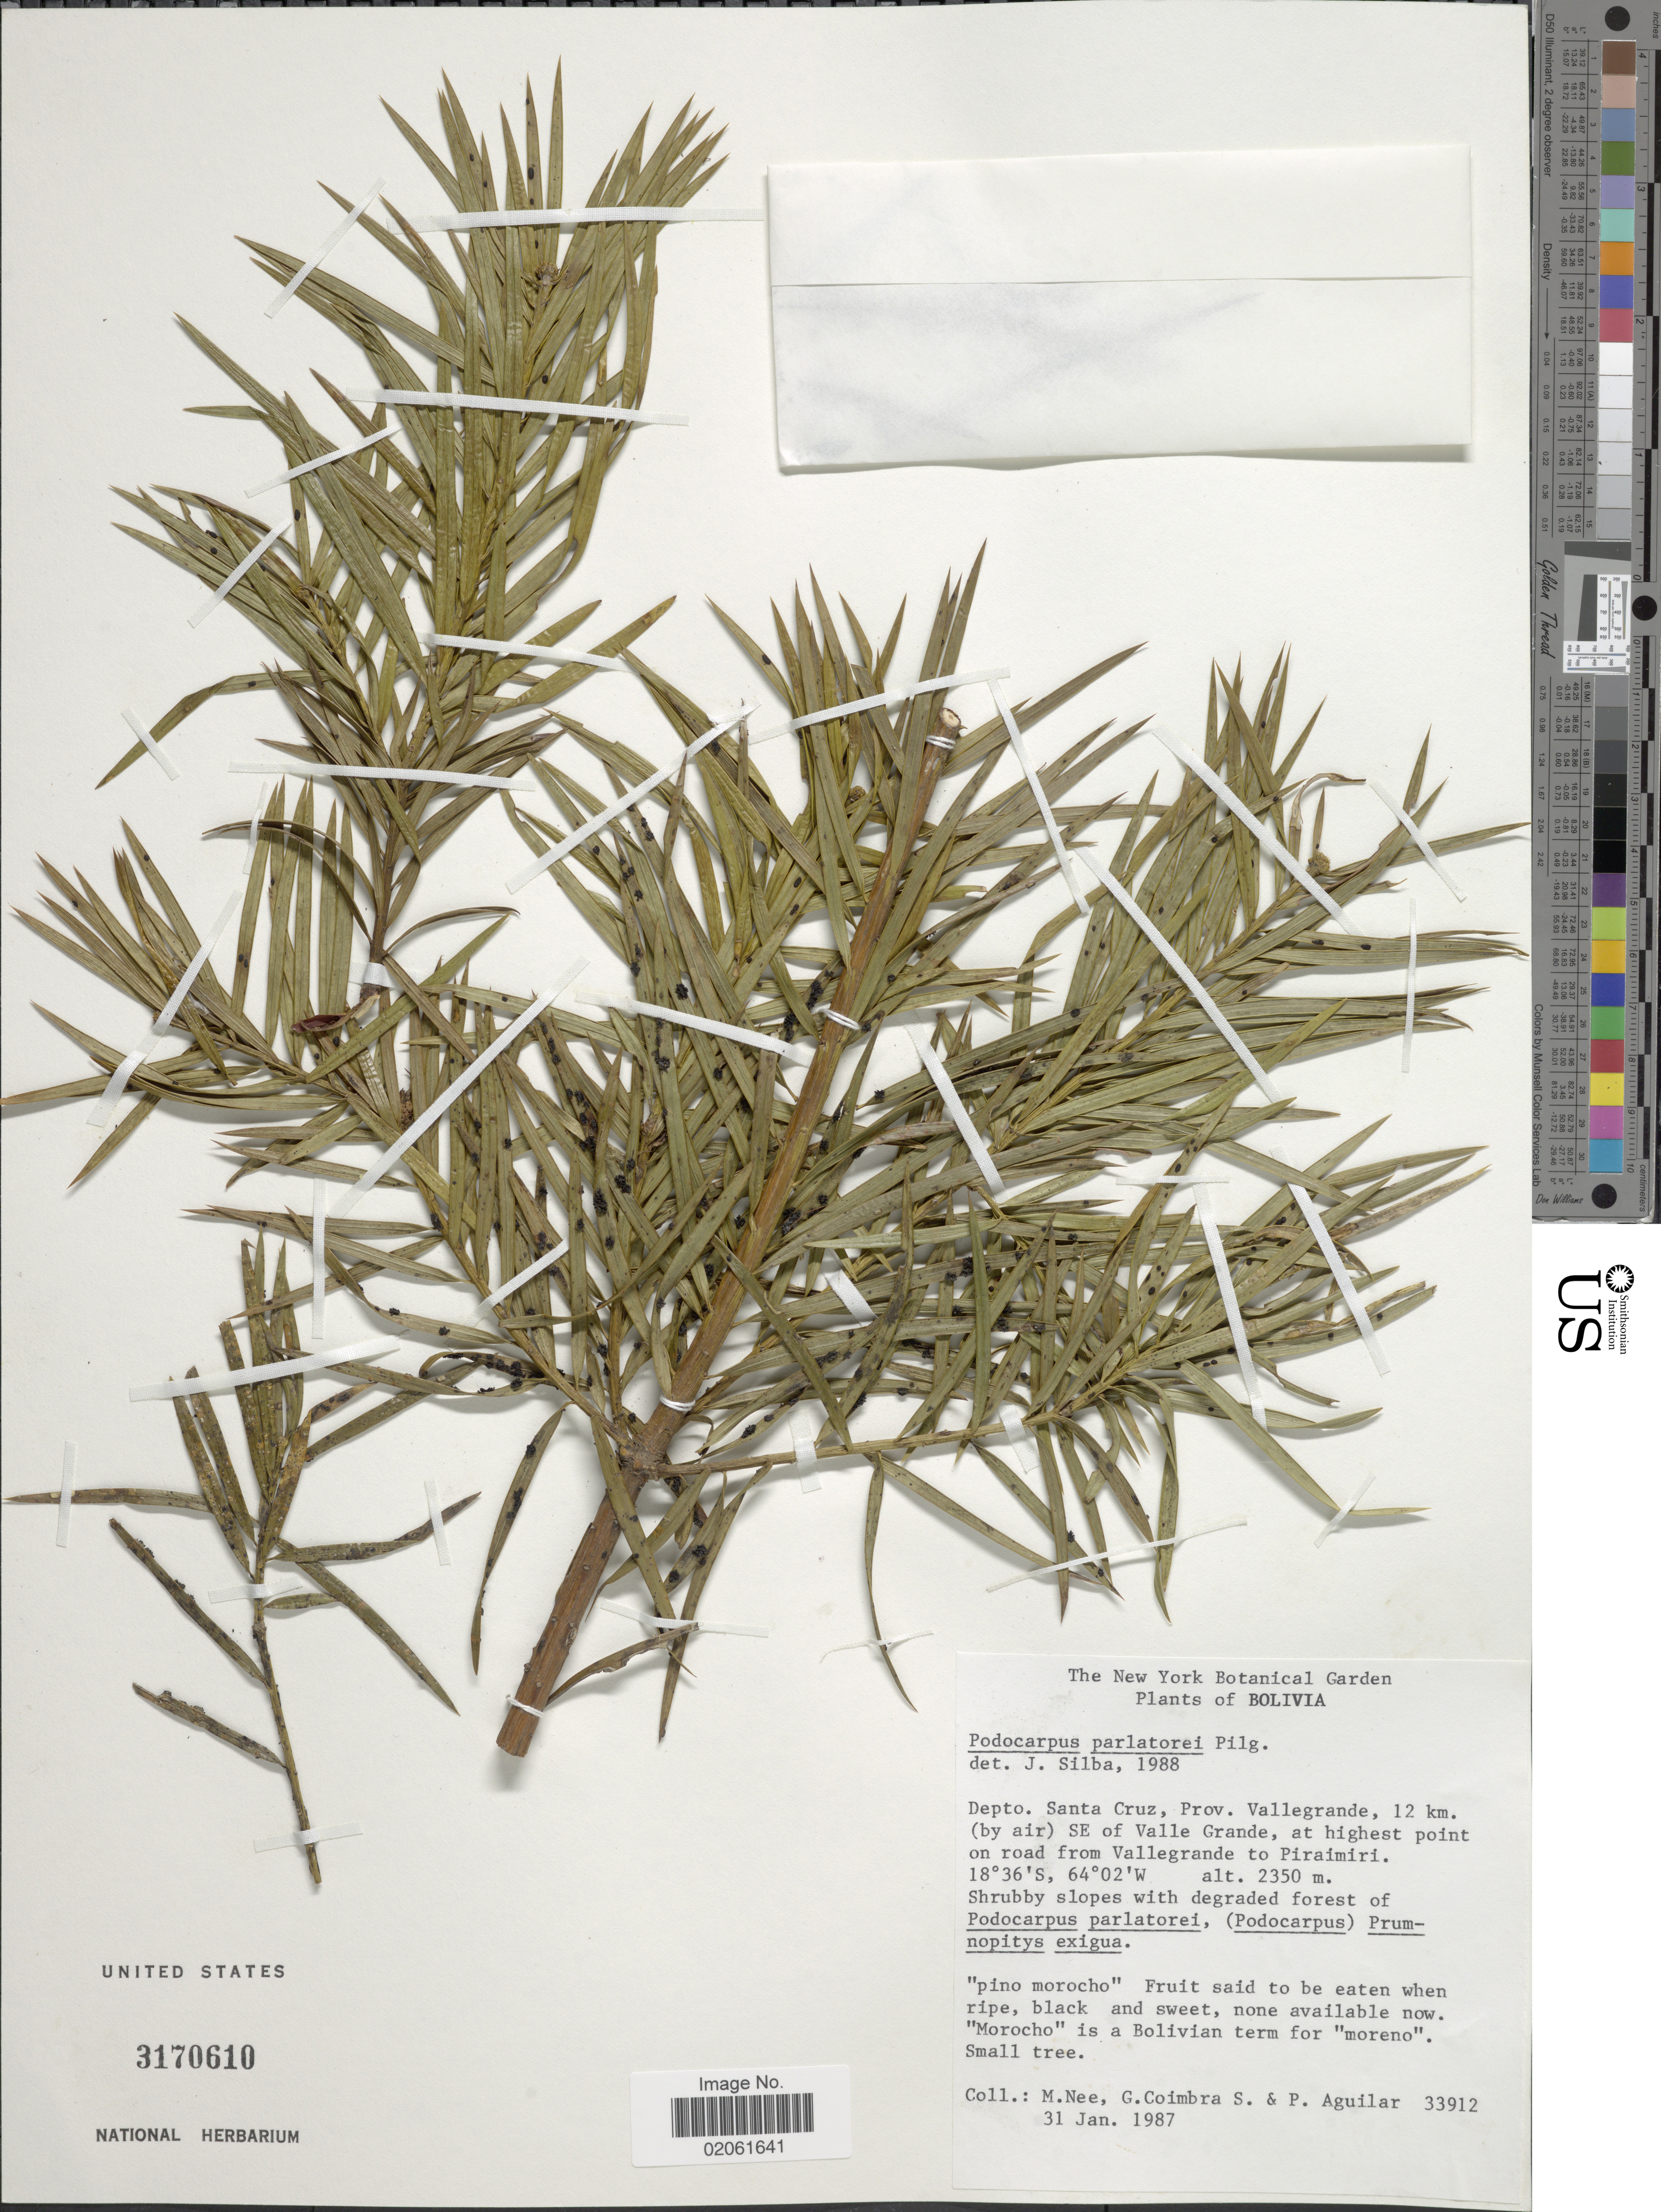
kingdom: Plantae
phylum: Tracheophyta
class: Pinopsida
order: Pinales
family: Podocarpaceae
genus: Podocarpus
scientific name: Podocarpus parlatorei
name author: Pilg.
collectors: M. Nee, G. Coimbra S. & P. Aguilar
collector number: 33912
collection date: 1987-01-31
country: Bolivia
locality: Bolivia, Depto. Santa Cruz, Prov. Vallegrande, 12 km, (by air) SE of Valle Grande, at highest point on road from Vallegrande to Piraimiri.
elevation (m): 2350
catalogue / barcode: US 3170610